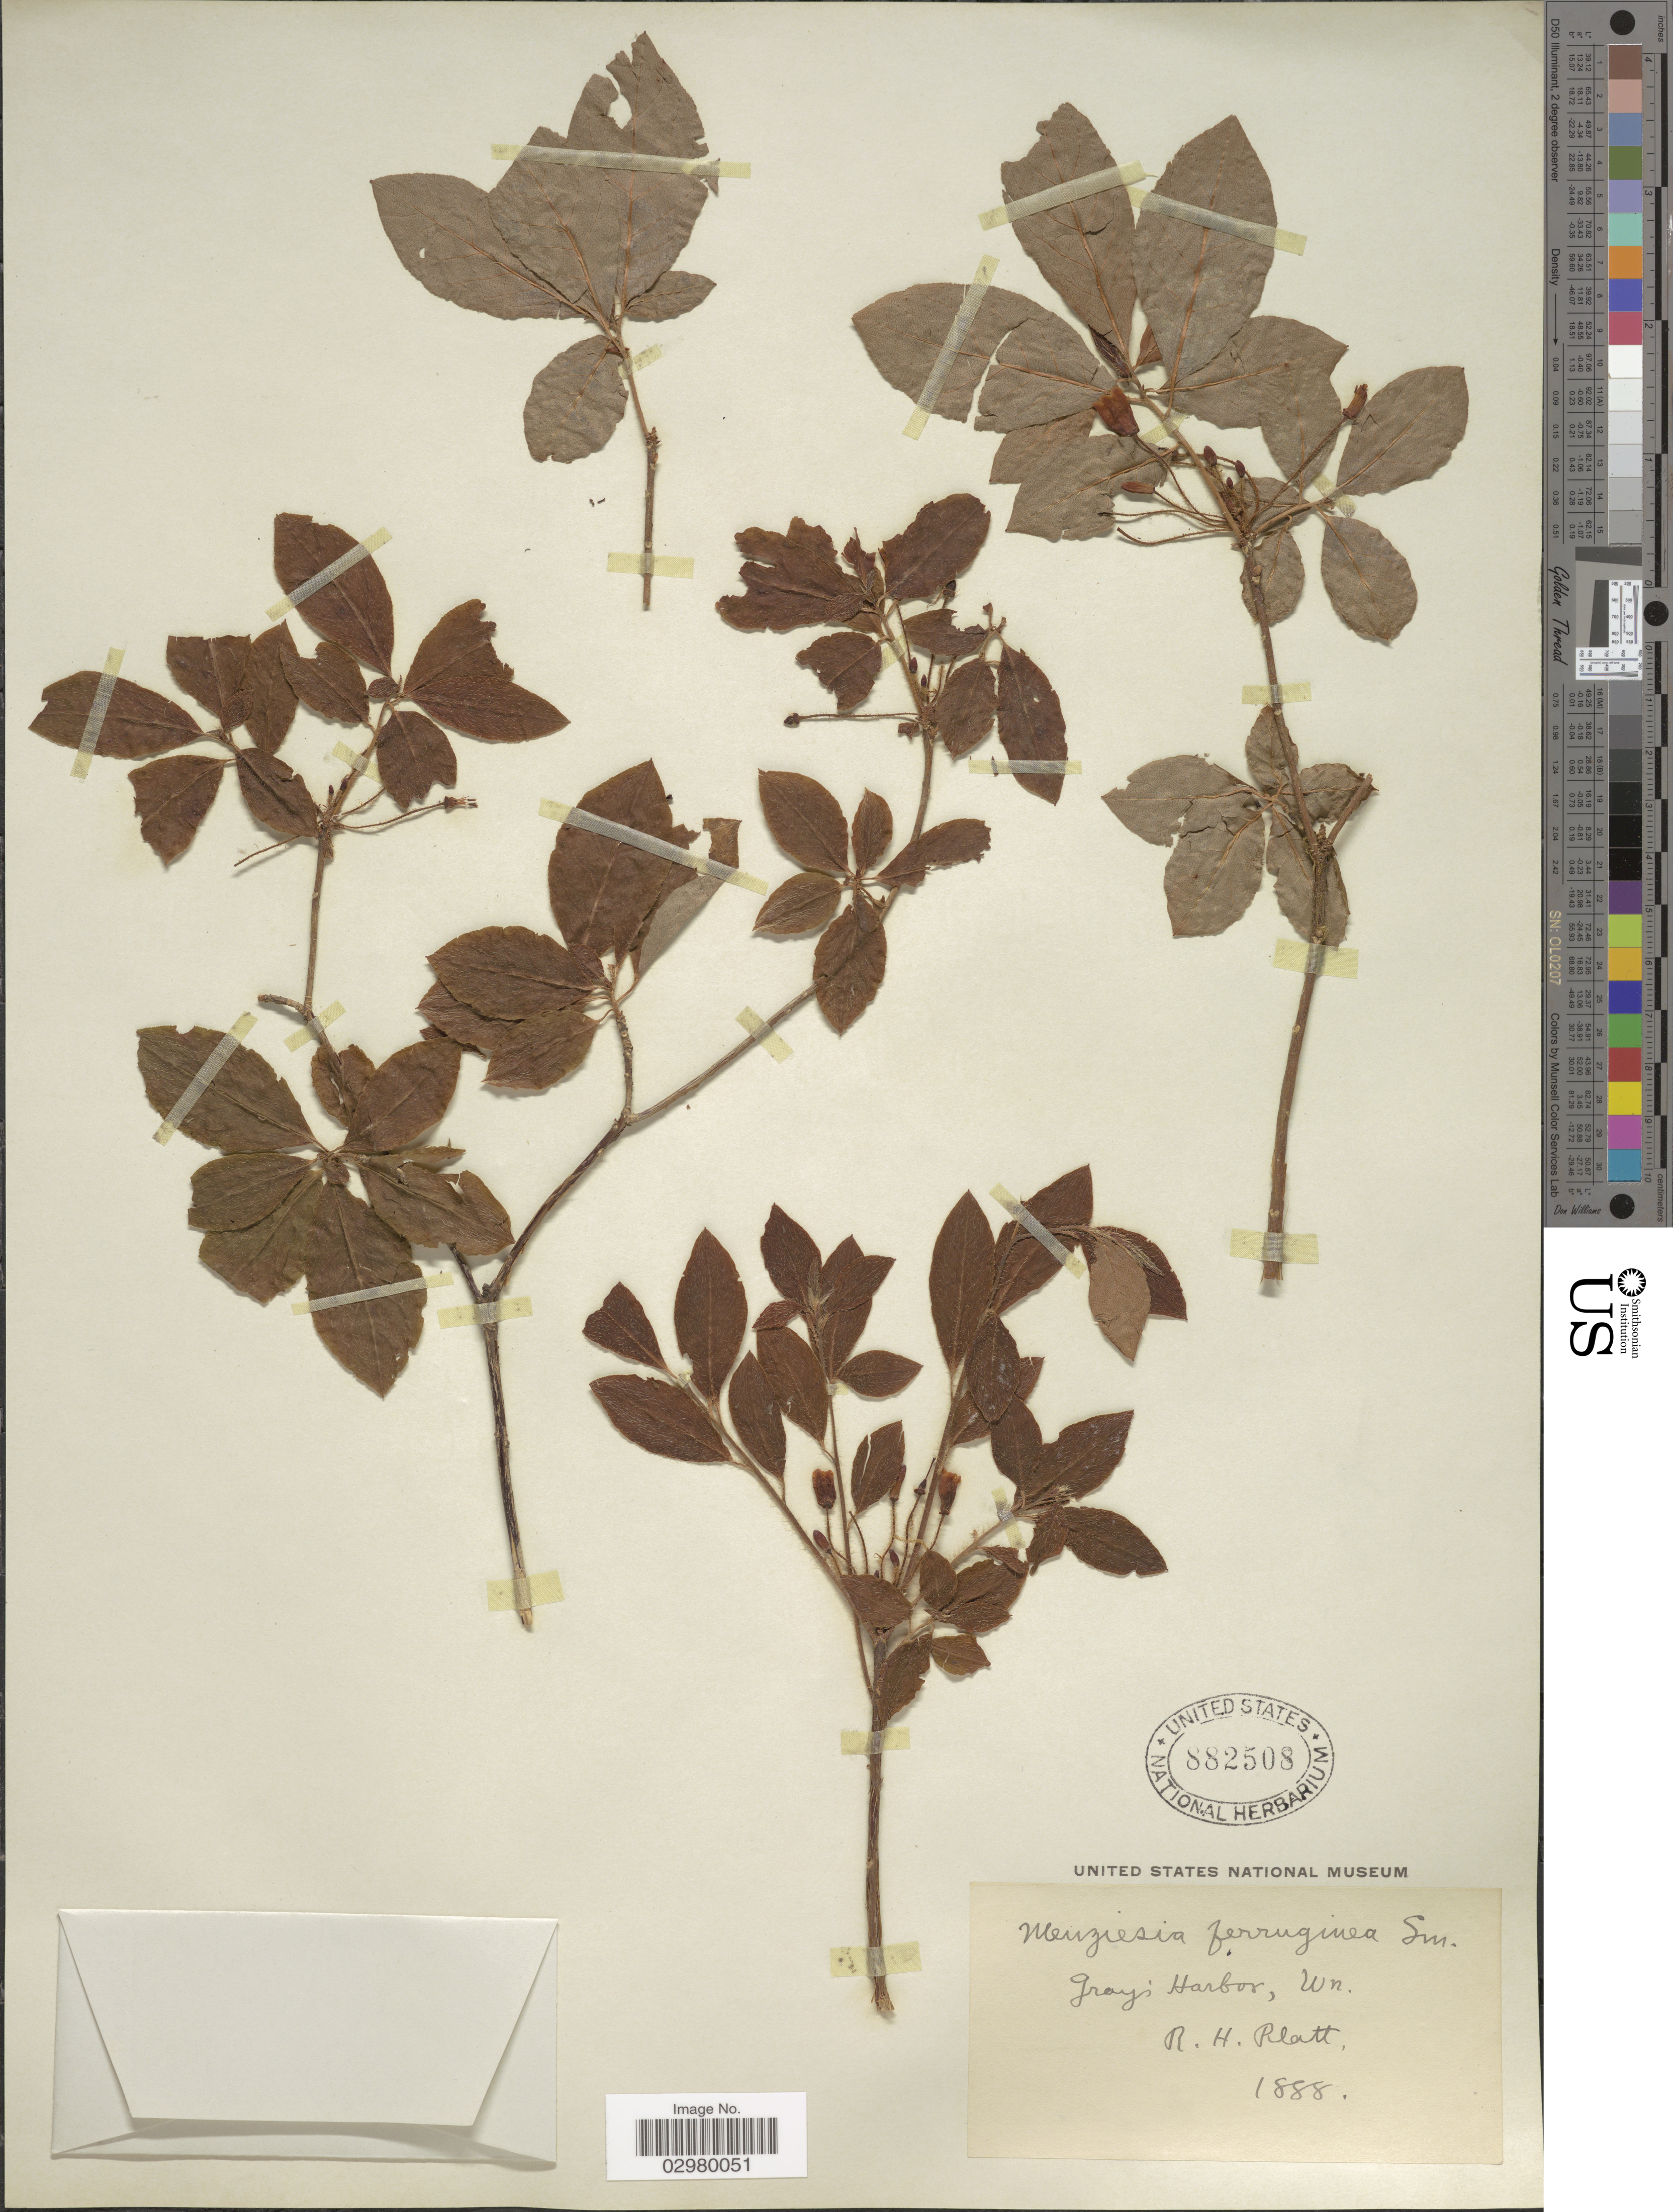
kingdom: Plantae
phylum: Tracheophyta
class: Magnoliopsida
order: Ericales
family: Ericaceae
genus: Menziesia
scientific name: Menziesia ferruginea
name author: Sm.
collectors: R. Platt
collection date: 1888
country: United States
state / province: Washington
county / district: Grays Harbor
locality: Gray's Harbor.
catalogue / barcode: US 882508